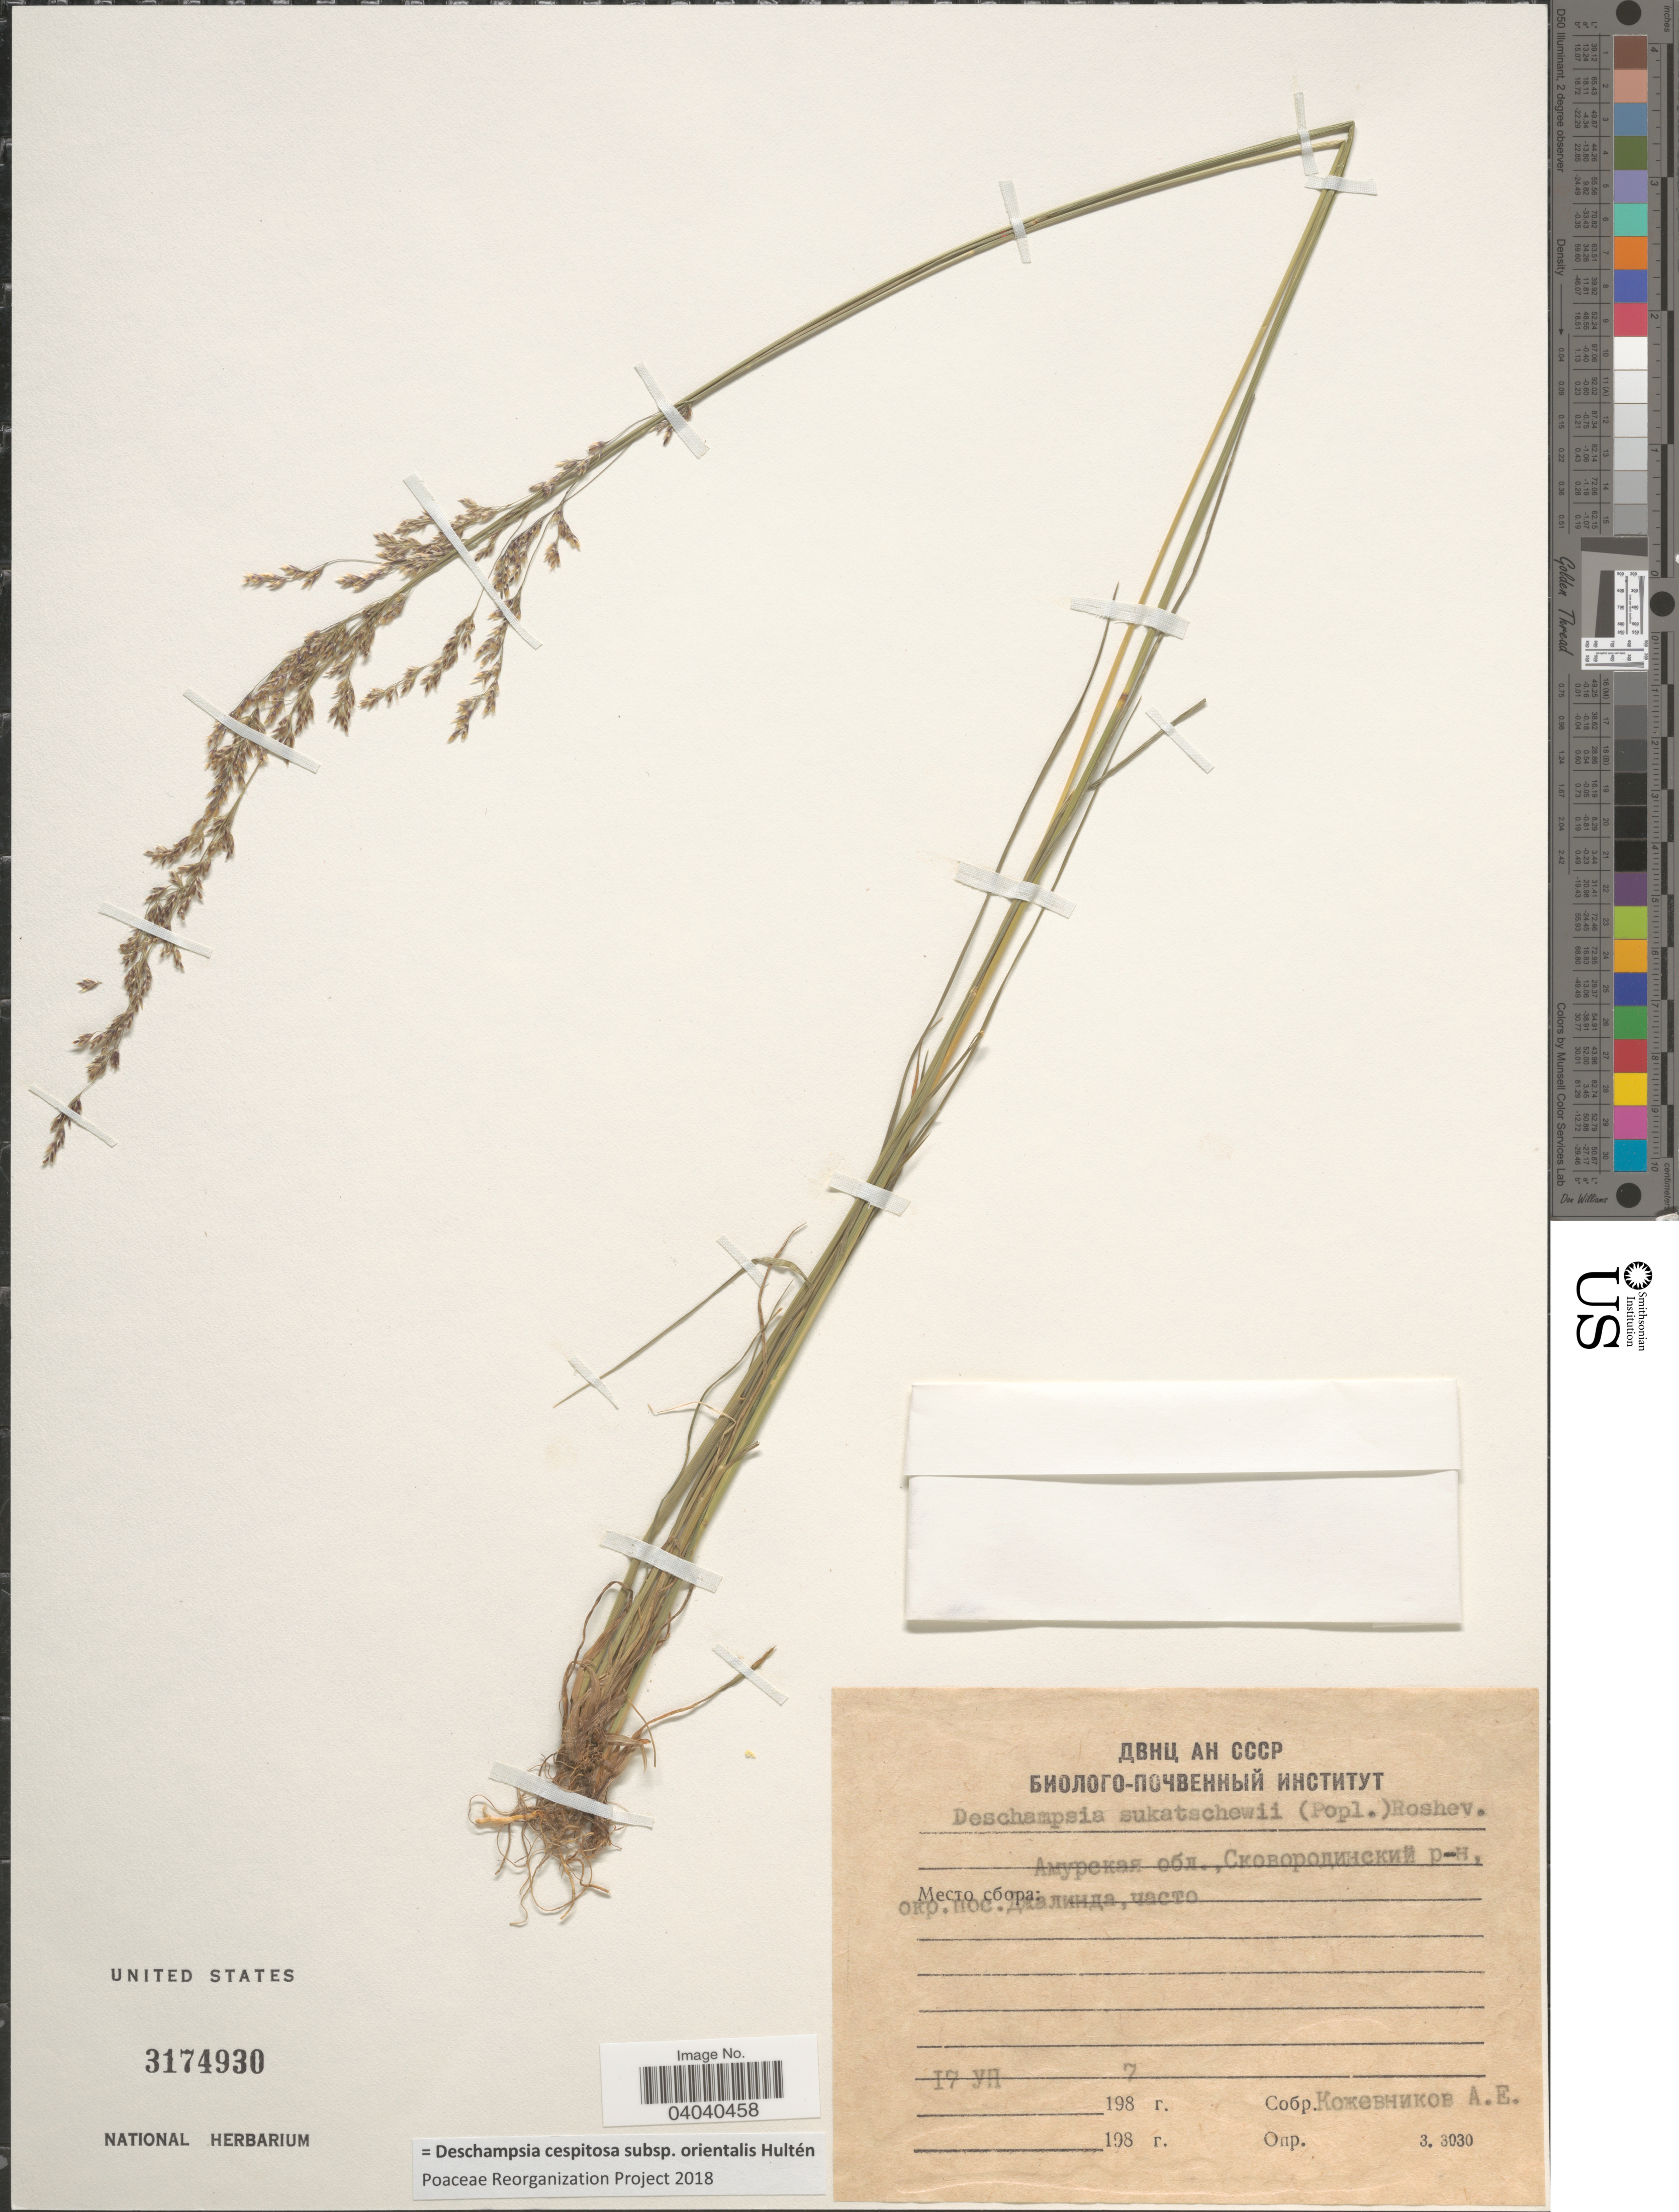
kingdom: Plantae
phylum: Tracheophyta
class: Liliopsida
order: Poales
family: Poaceae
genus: Deschampsia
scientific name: Deschampsia cespitosa subsp. orientalis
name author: Hultén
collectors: A. Kozhevnikov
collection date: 1897-07-17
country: Russian Federation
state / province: Amur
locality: District Skovorodinskiy, near village Dzhalinda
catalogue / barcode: US 3174930